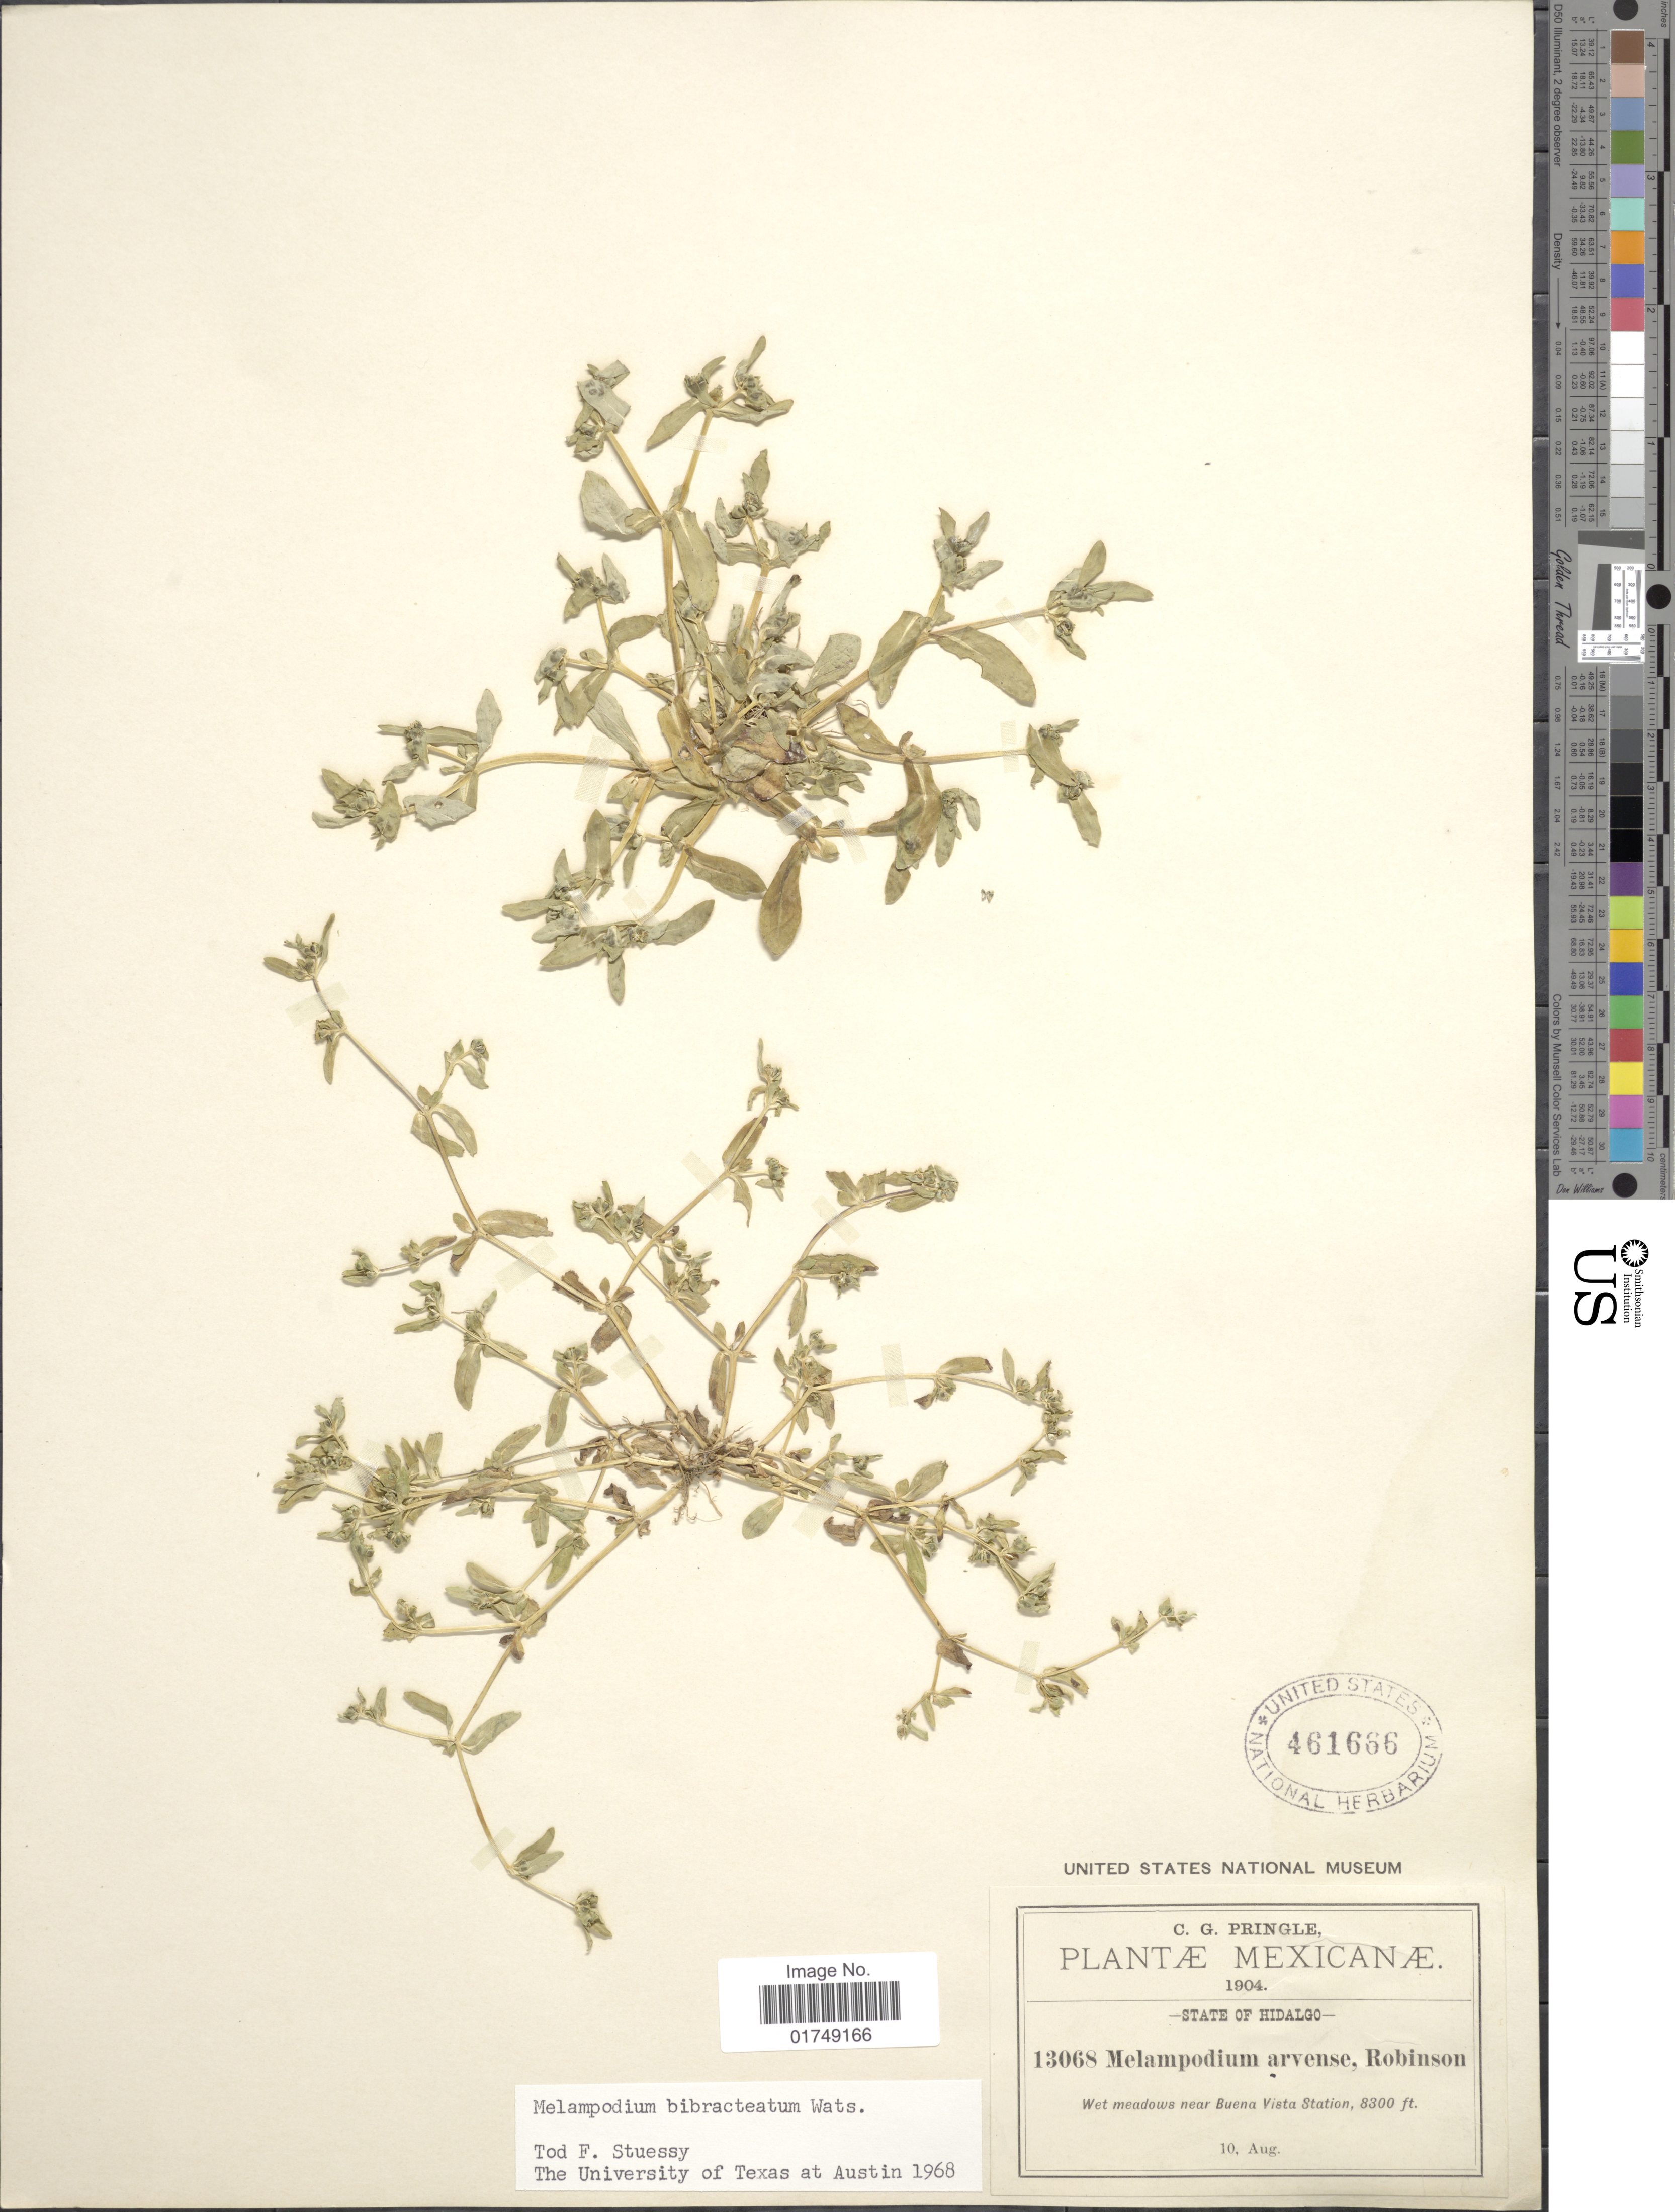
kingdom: Plantae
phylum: Tracheophyta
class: Magnoliopsida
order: Asterales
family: Asteraceae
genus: Melampodium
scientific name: Melampodium bibracteatum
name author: S. Watson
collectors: C. G. Pringle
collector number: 13068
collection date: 1904-08-10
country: Mexico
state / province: Hidalgo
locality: Near Buena Vista Station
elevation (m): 2530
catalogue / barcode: US 461666